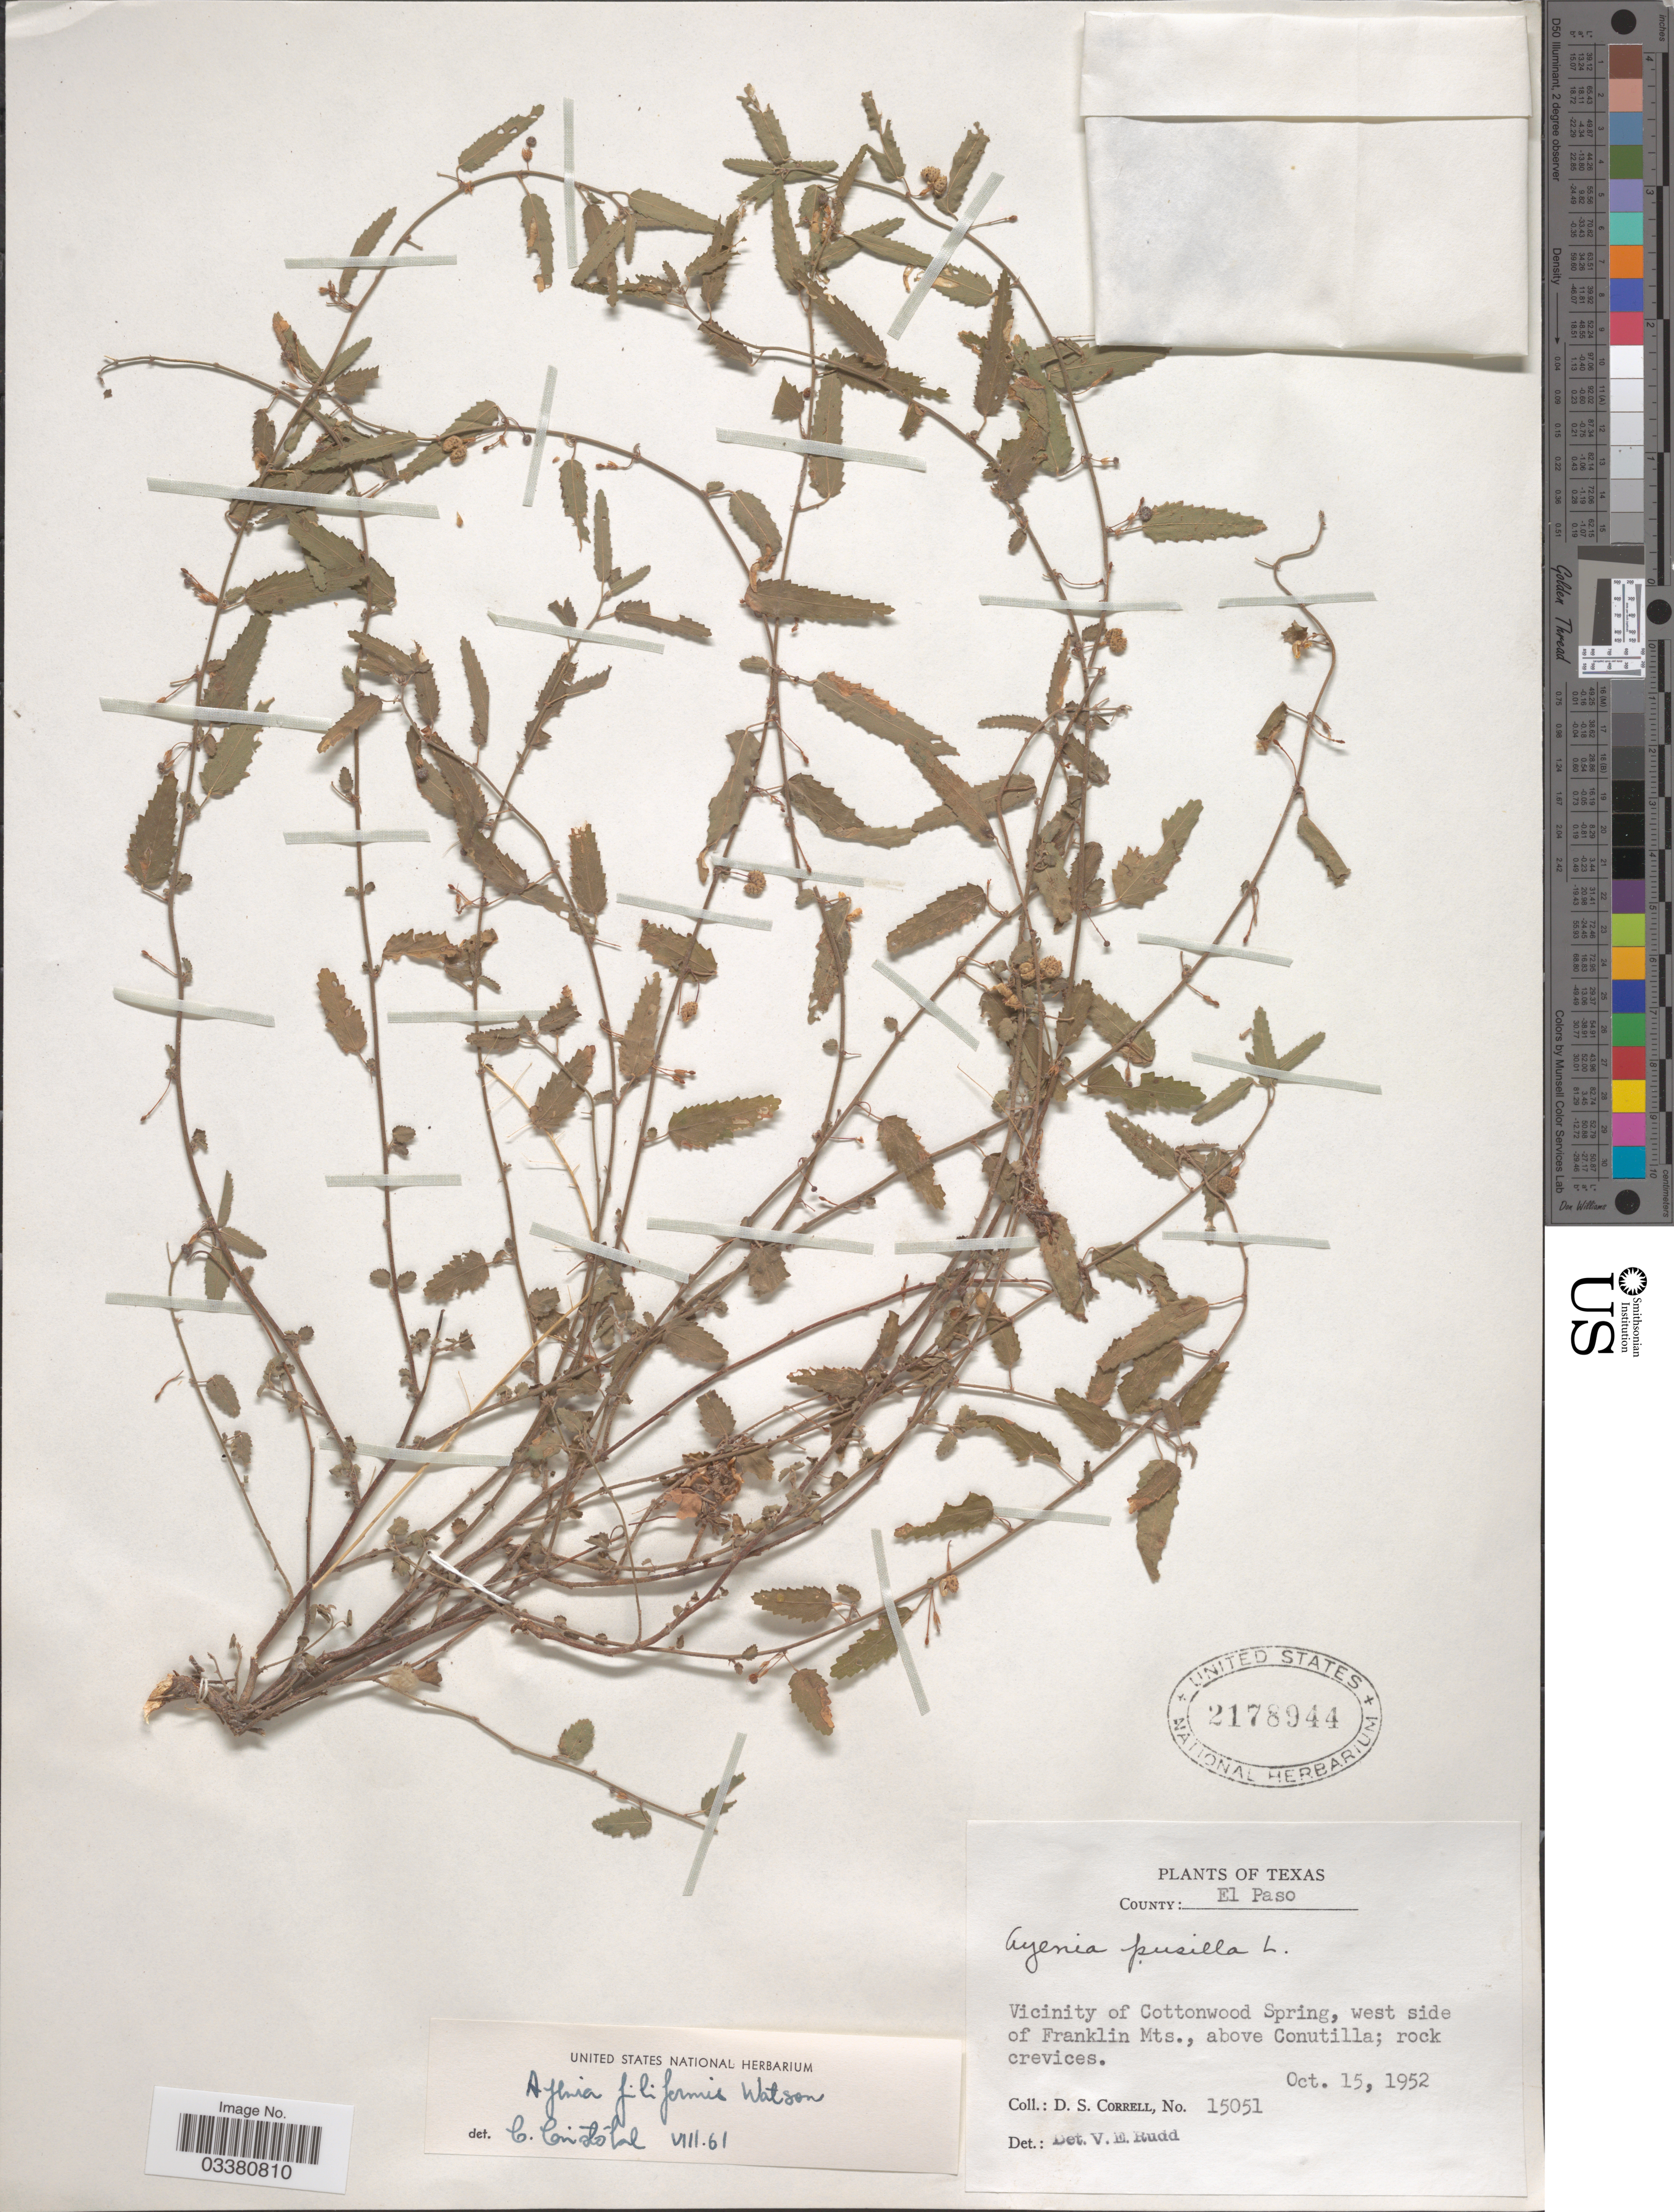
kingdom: Plantae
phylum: Tracheophyta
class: Magnoliopsida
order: Malvales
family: Malvaceae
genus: Ayenia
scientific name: Ayenia filiformis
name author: S. Watson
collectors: D. S. Correll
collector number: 15051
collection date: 1952-10-15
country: United States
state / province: Texas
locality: County: El Paso. Vicinity of Cottonwood Spring, west side of Franklin Mts., above Conutilla.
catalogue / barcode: US 2178944